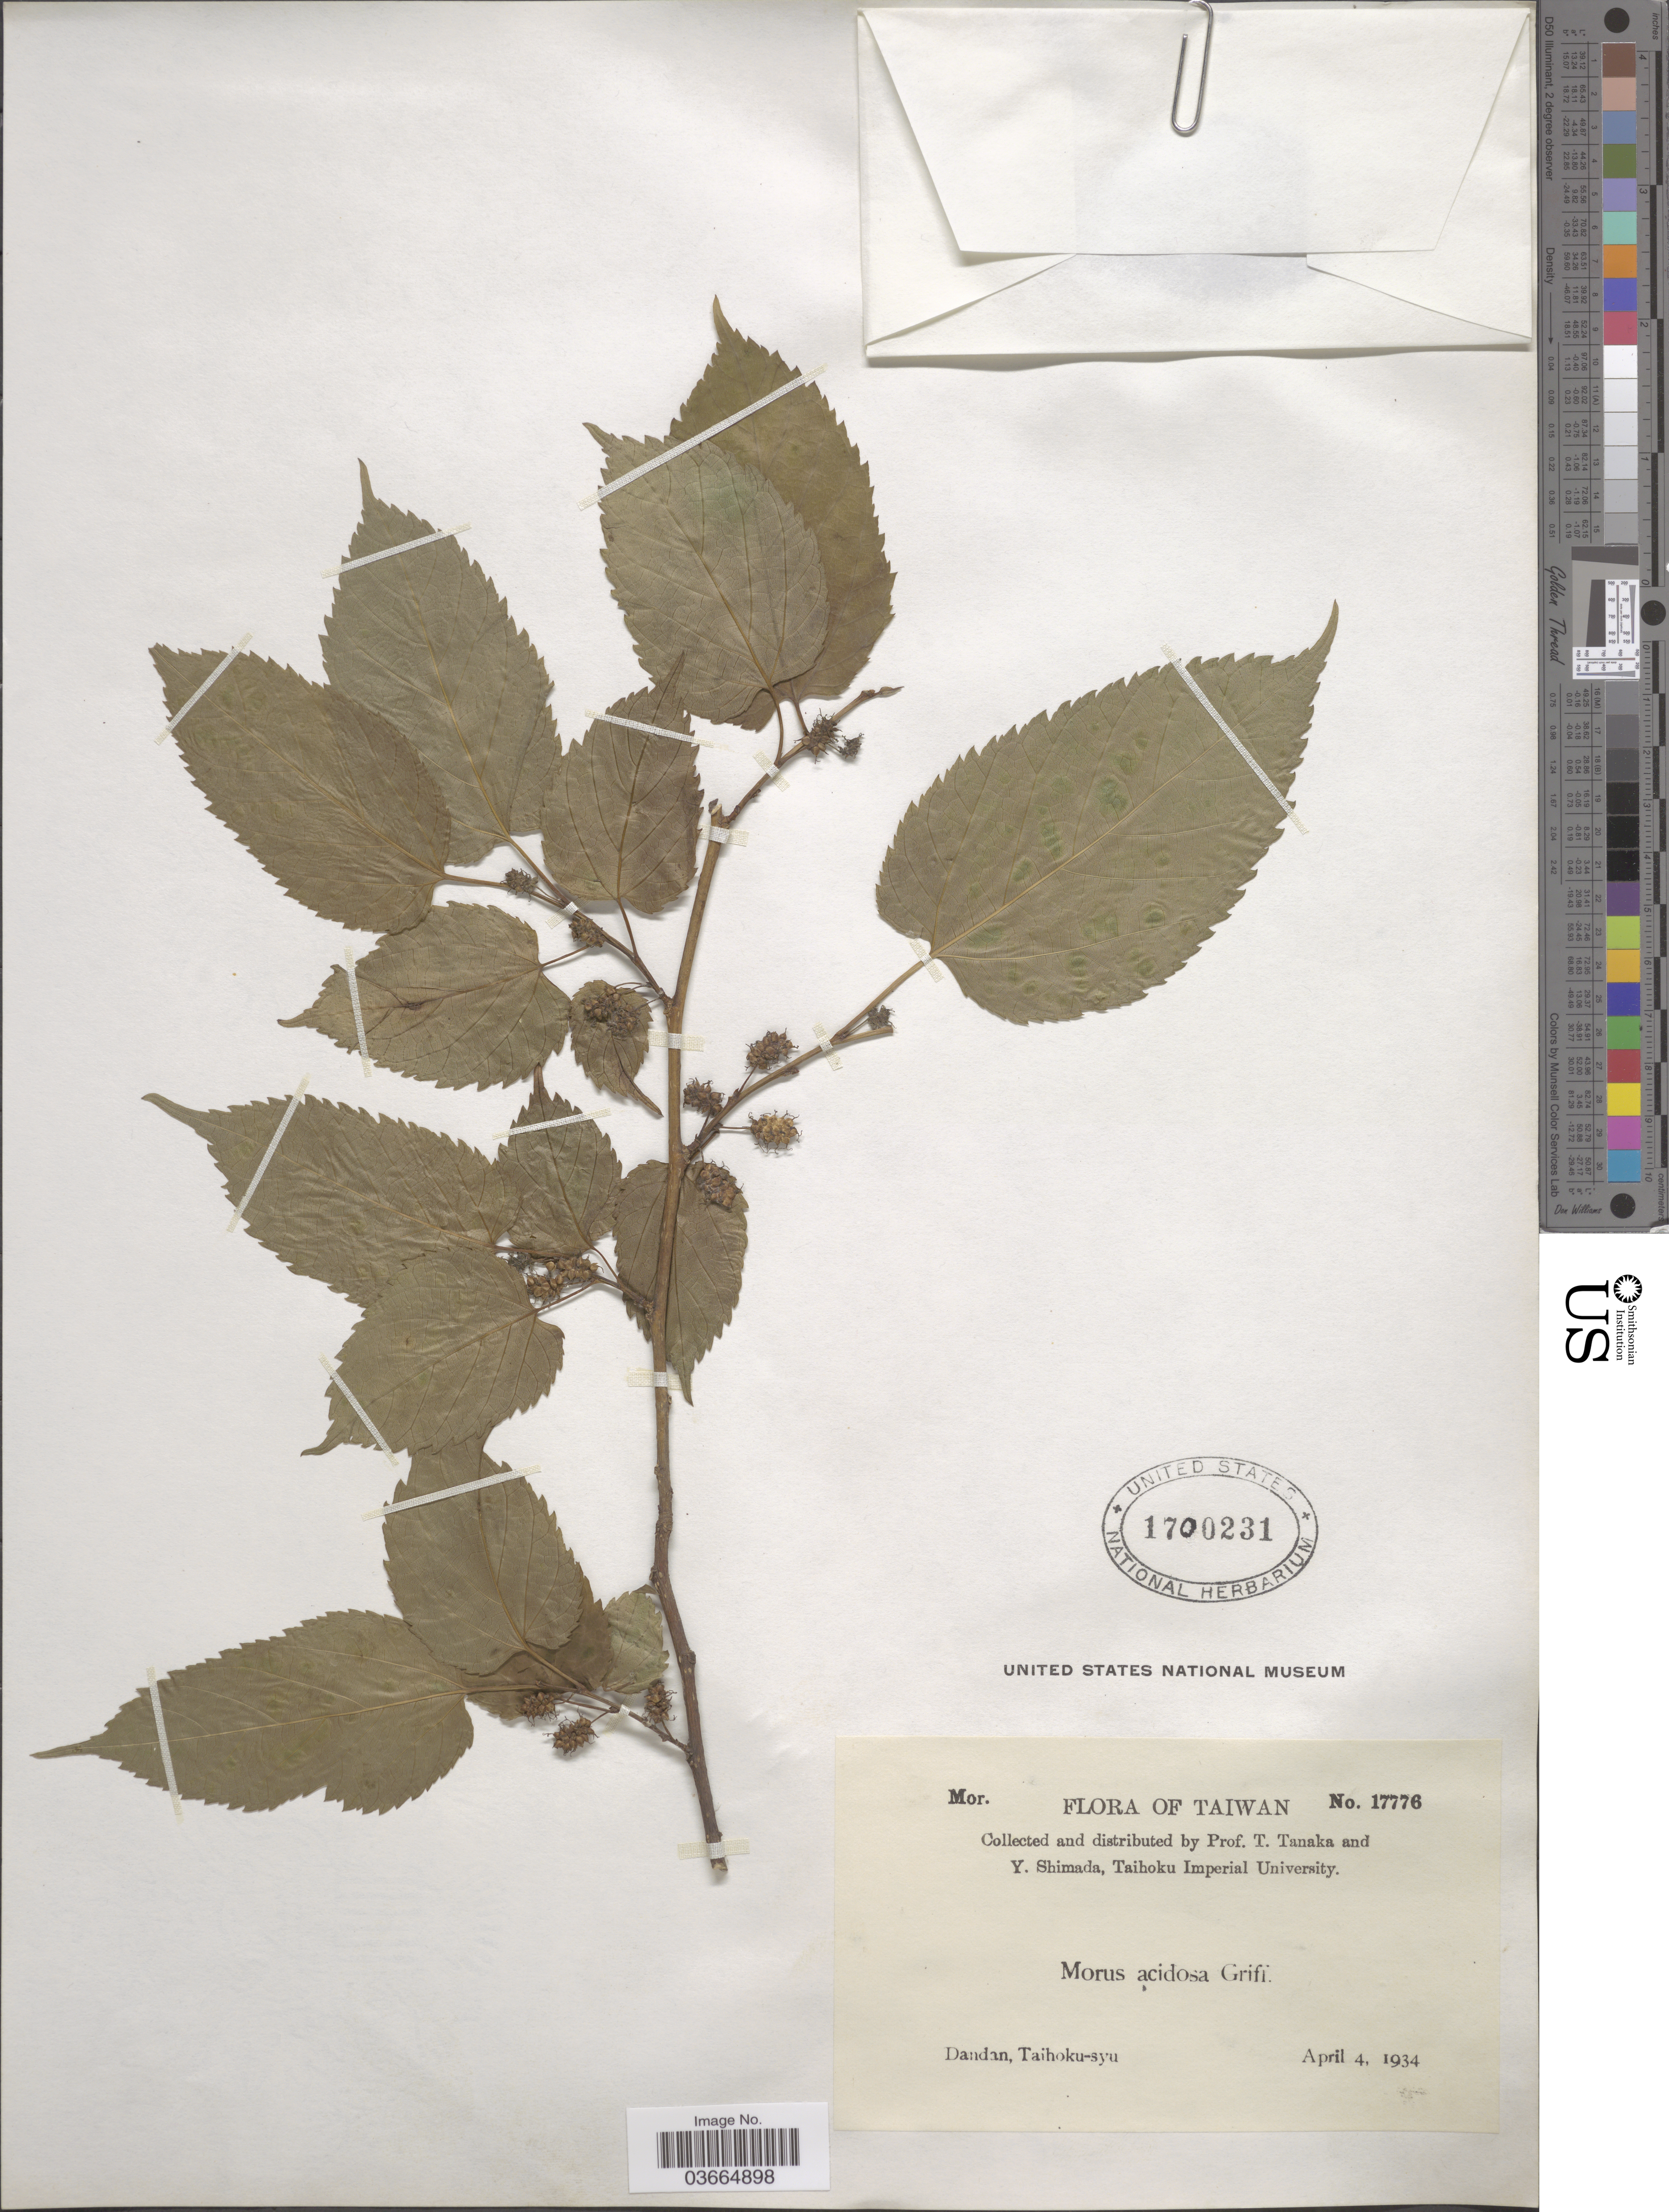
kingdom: Plantae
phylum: Tracheophyta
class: Magnoliopsida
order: Rosales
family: Moraceae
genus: Morus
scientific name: Morus acidosa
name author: Griff.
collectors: T. Tanaka & Y. Shimada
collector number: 17776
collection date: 1934-04-04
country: Taiwan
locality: Dandan, Taihoku-syu.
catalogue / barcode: US 1700231